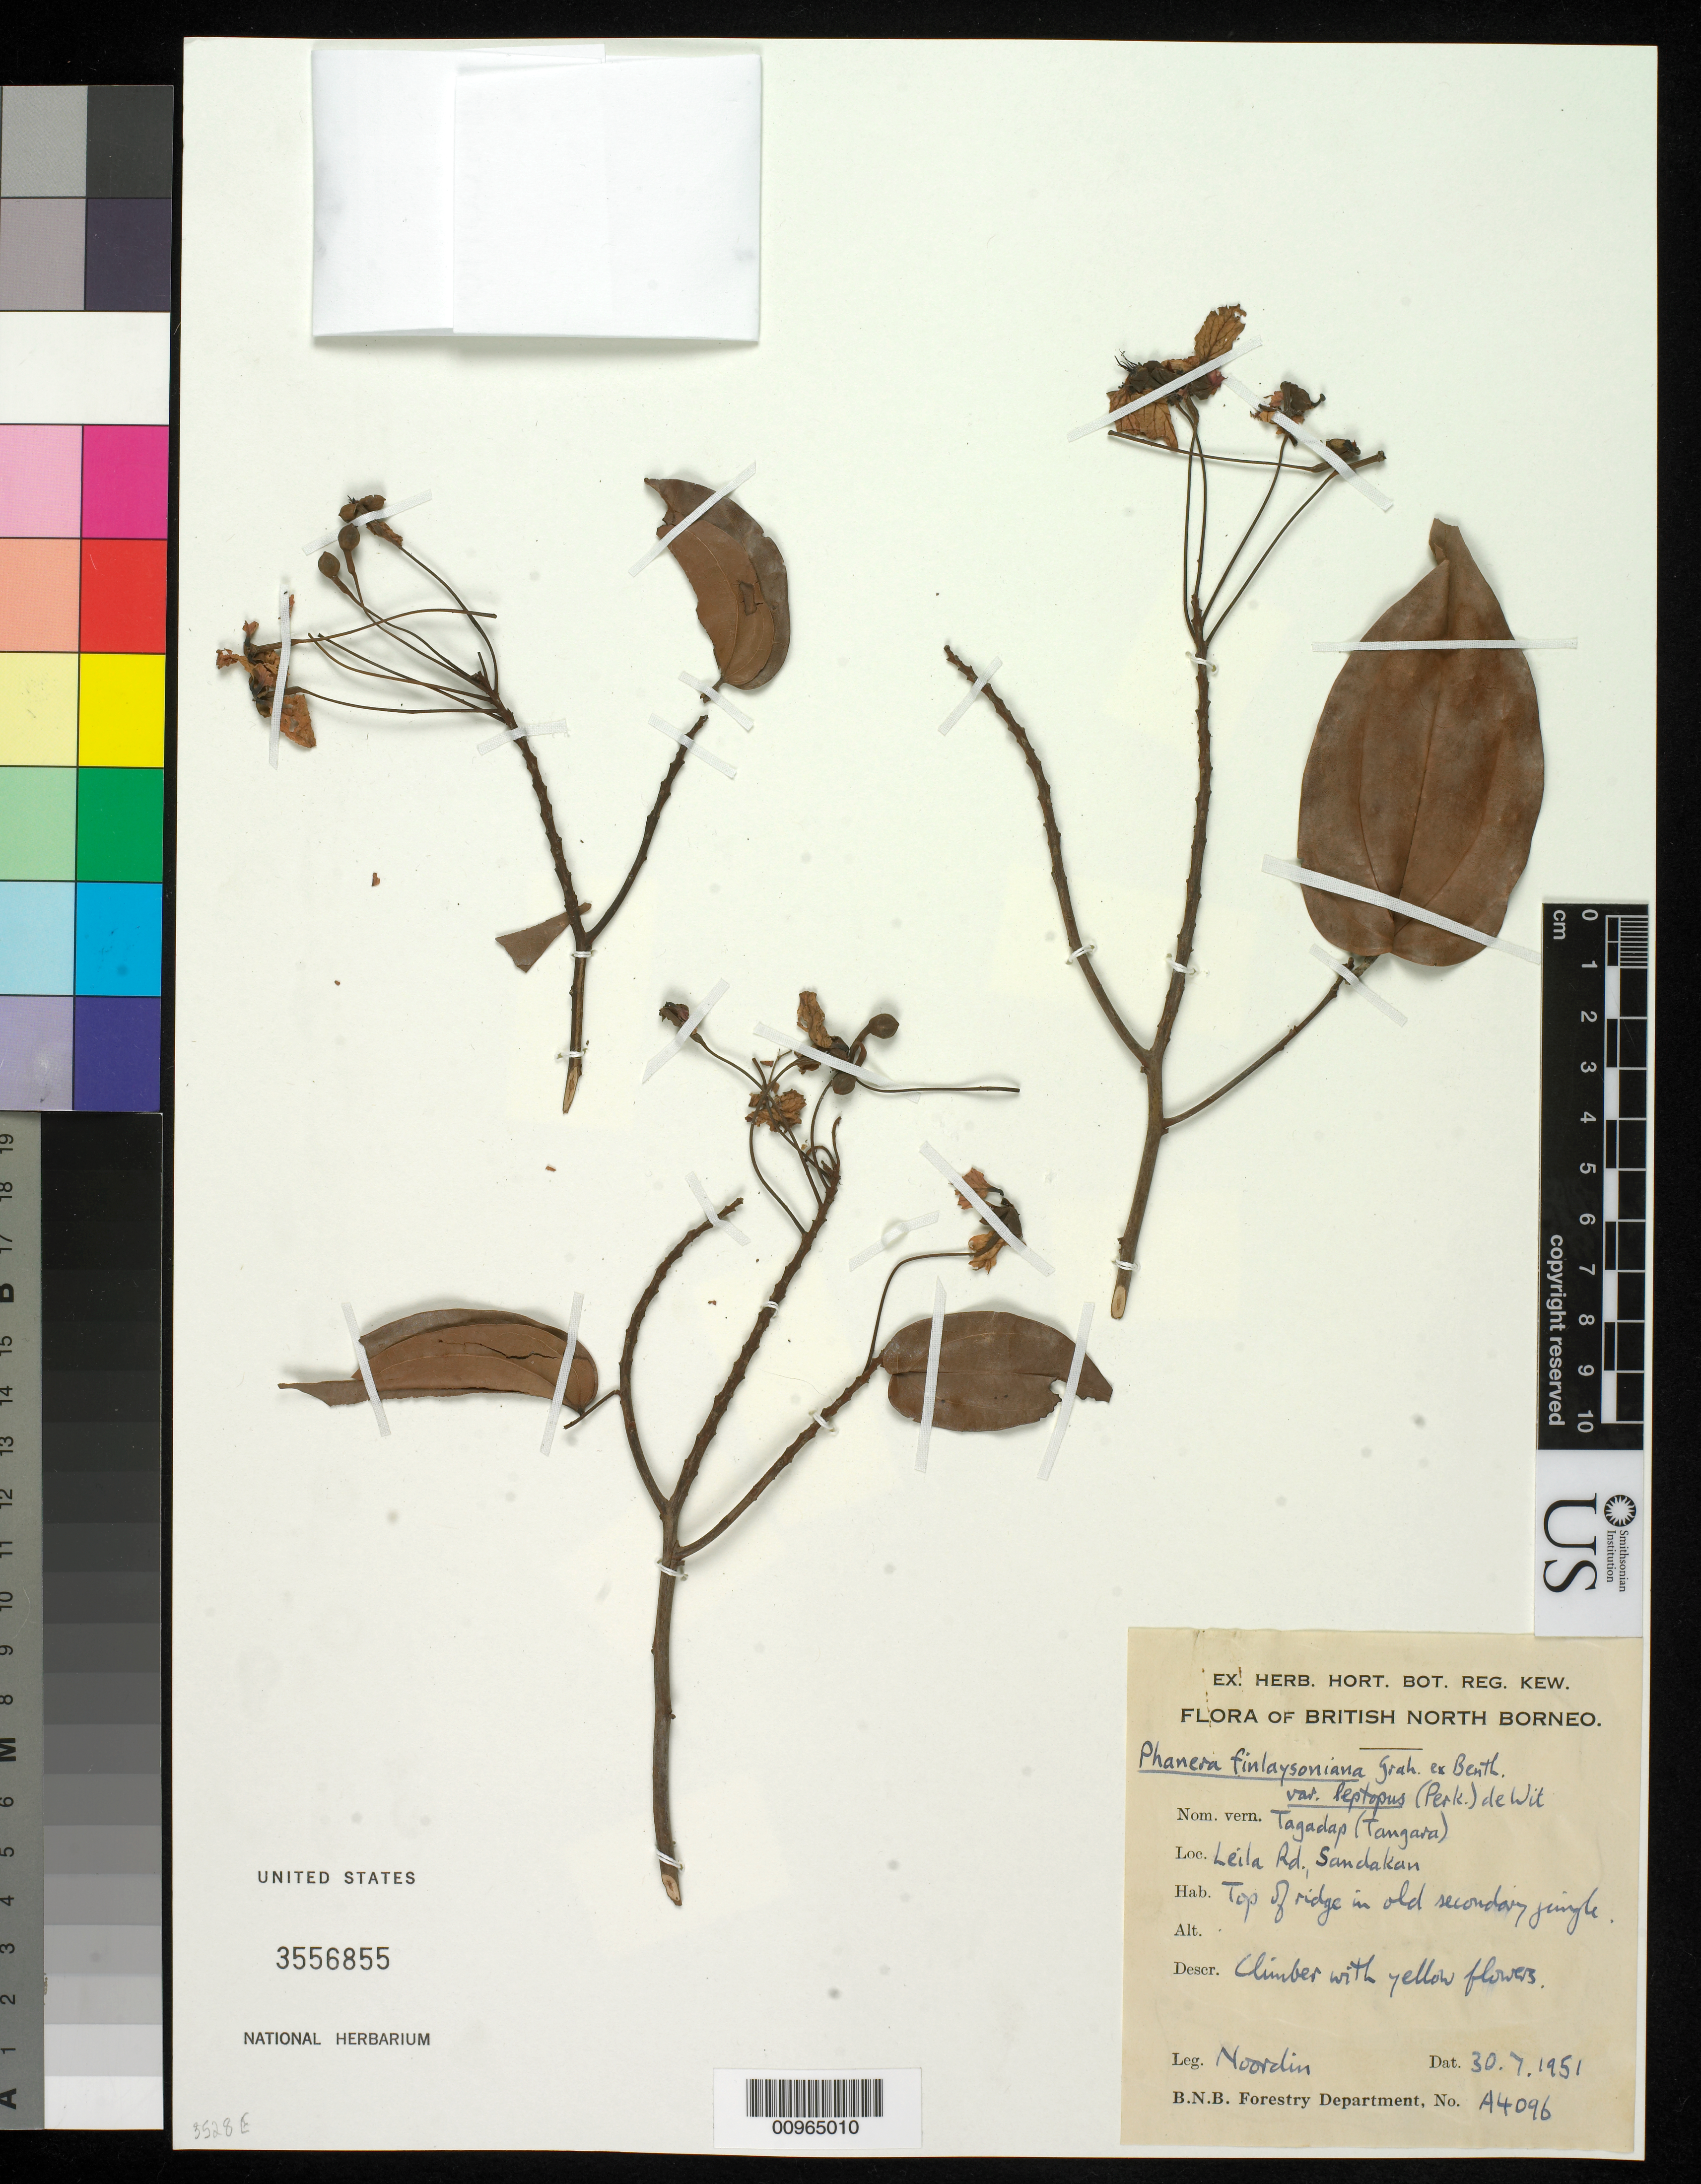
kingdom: Plantae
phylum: Tracheophyta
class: Magnoliopsida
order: Fabales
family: Fabaceae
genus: Phanera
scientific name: Phanera finlaysoniana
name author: Benth.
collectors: -. Noordin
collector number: A 4096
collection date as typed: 30 Jul 1951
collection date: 1951-07-30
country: Indonesia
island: Borneo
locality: Leila Rd., Sandakan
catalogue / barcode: US 3556855